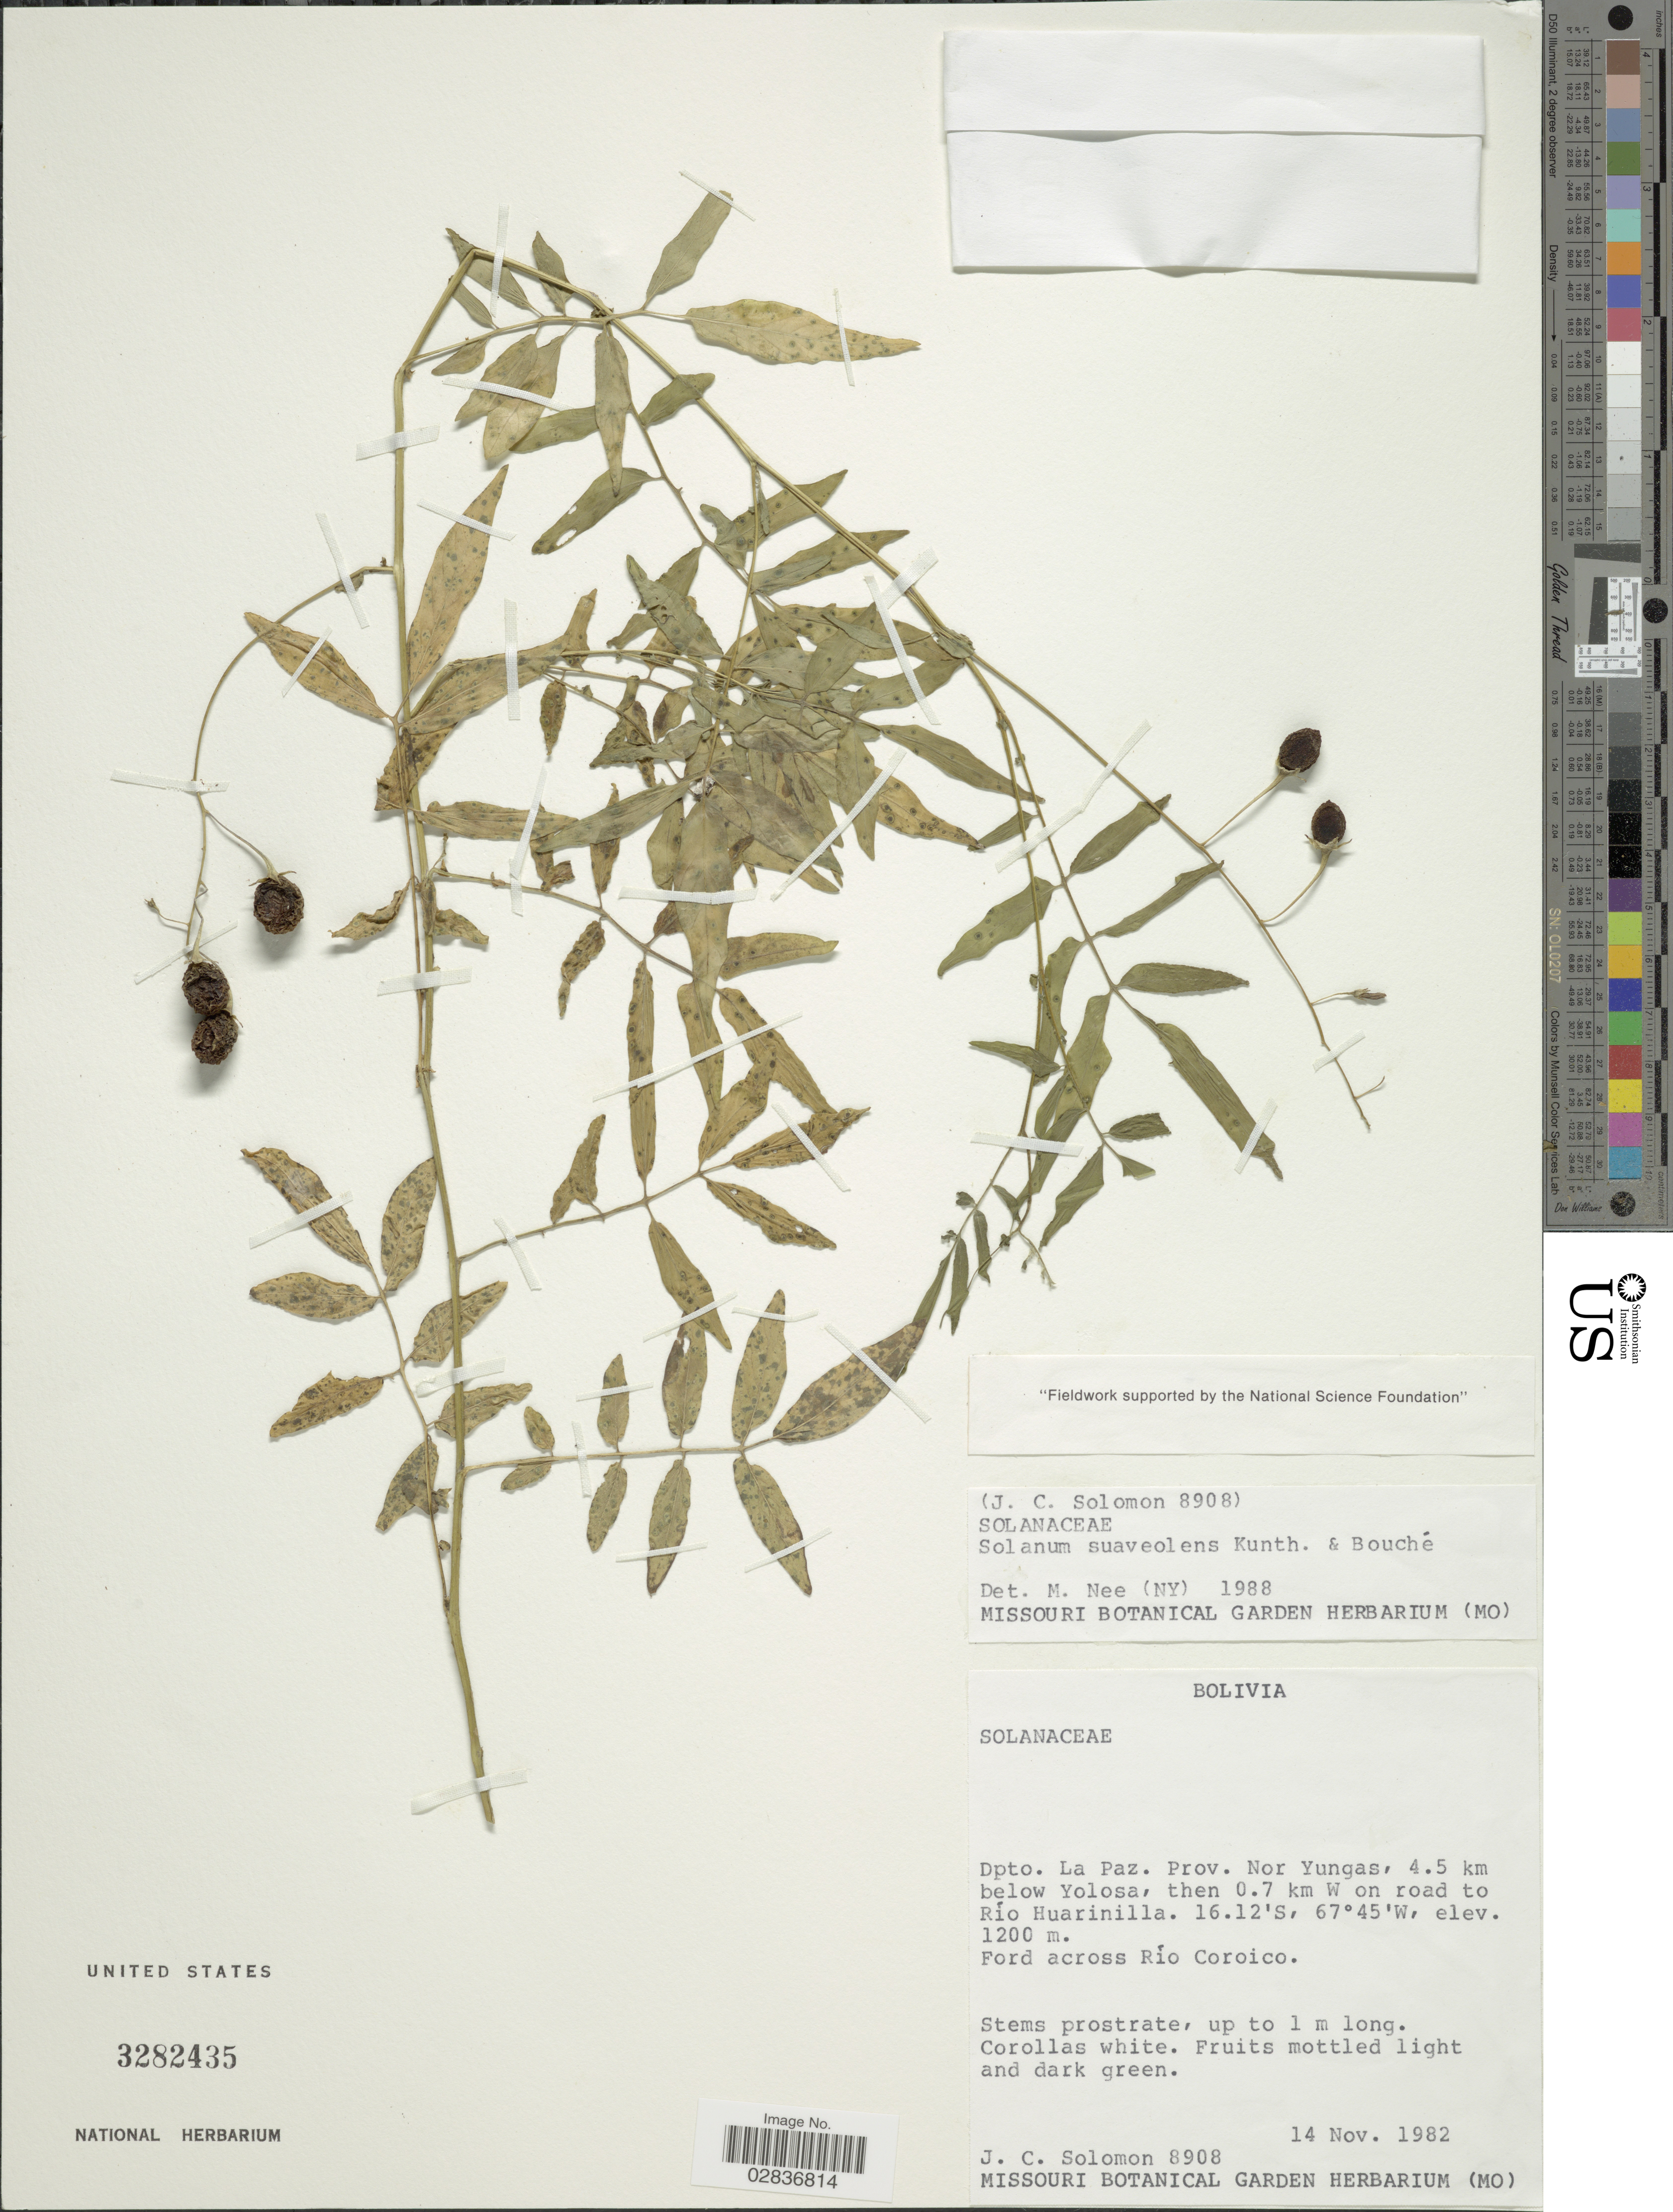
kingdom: Plantae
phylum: Tracheophyta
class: Magnoliopsida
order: Solanales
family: Solanaceae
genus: Solanum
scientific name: Solanum suaveolens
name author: Kunth & C.D. Bouché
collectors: J. C. Solomon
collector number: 8908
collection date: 1982-11-14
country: Bolivia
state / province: La Paz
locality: Dpto. La Paz. Prov. Nor Yungas, 4.5 km below Yolosa, then 0.7 km W on road to Río Huarinilla. Ford across Río Coroico.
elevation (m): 1200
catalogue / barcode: US 3282435